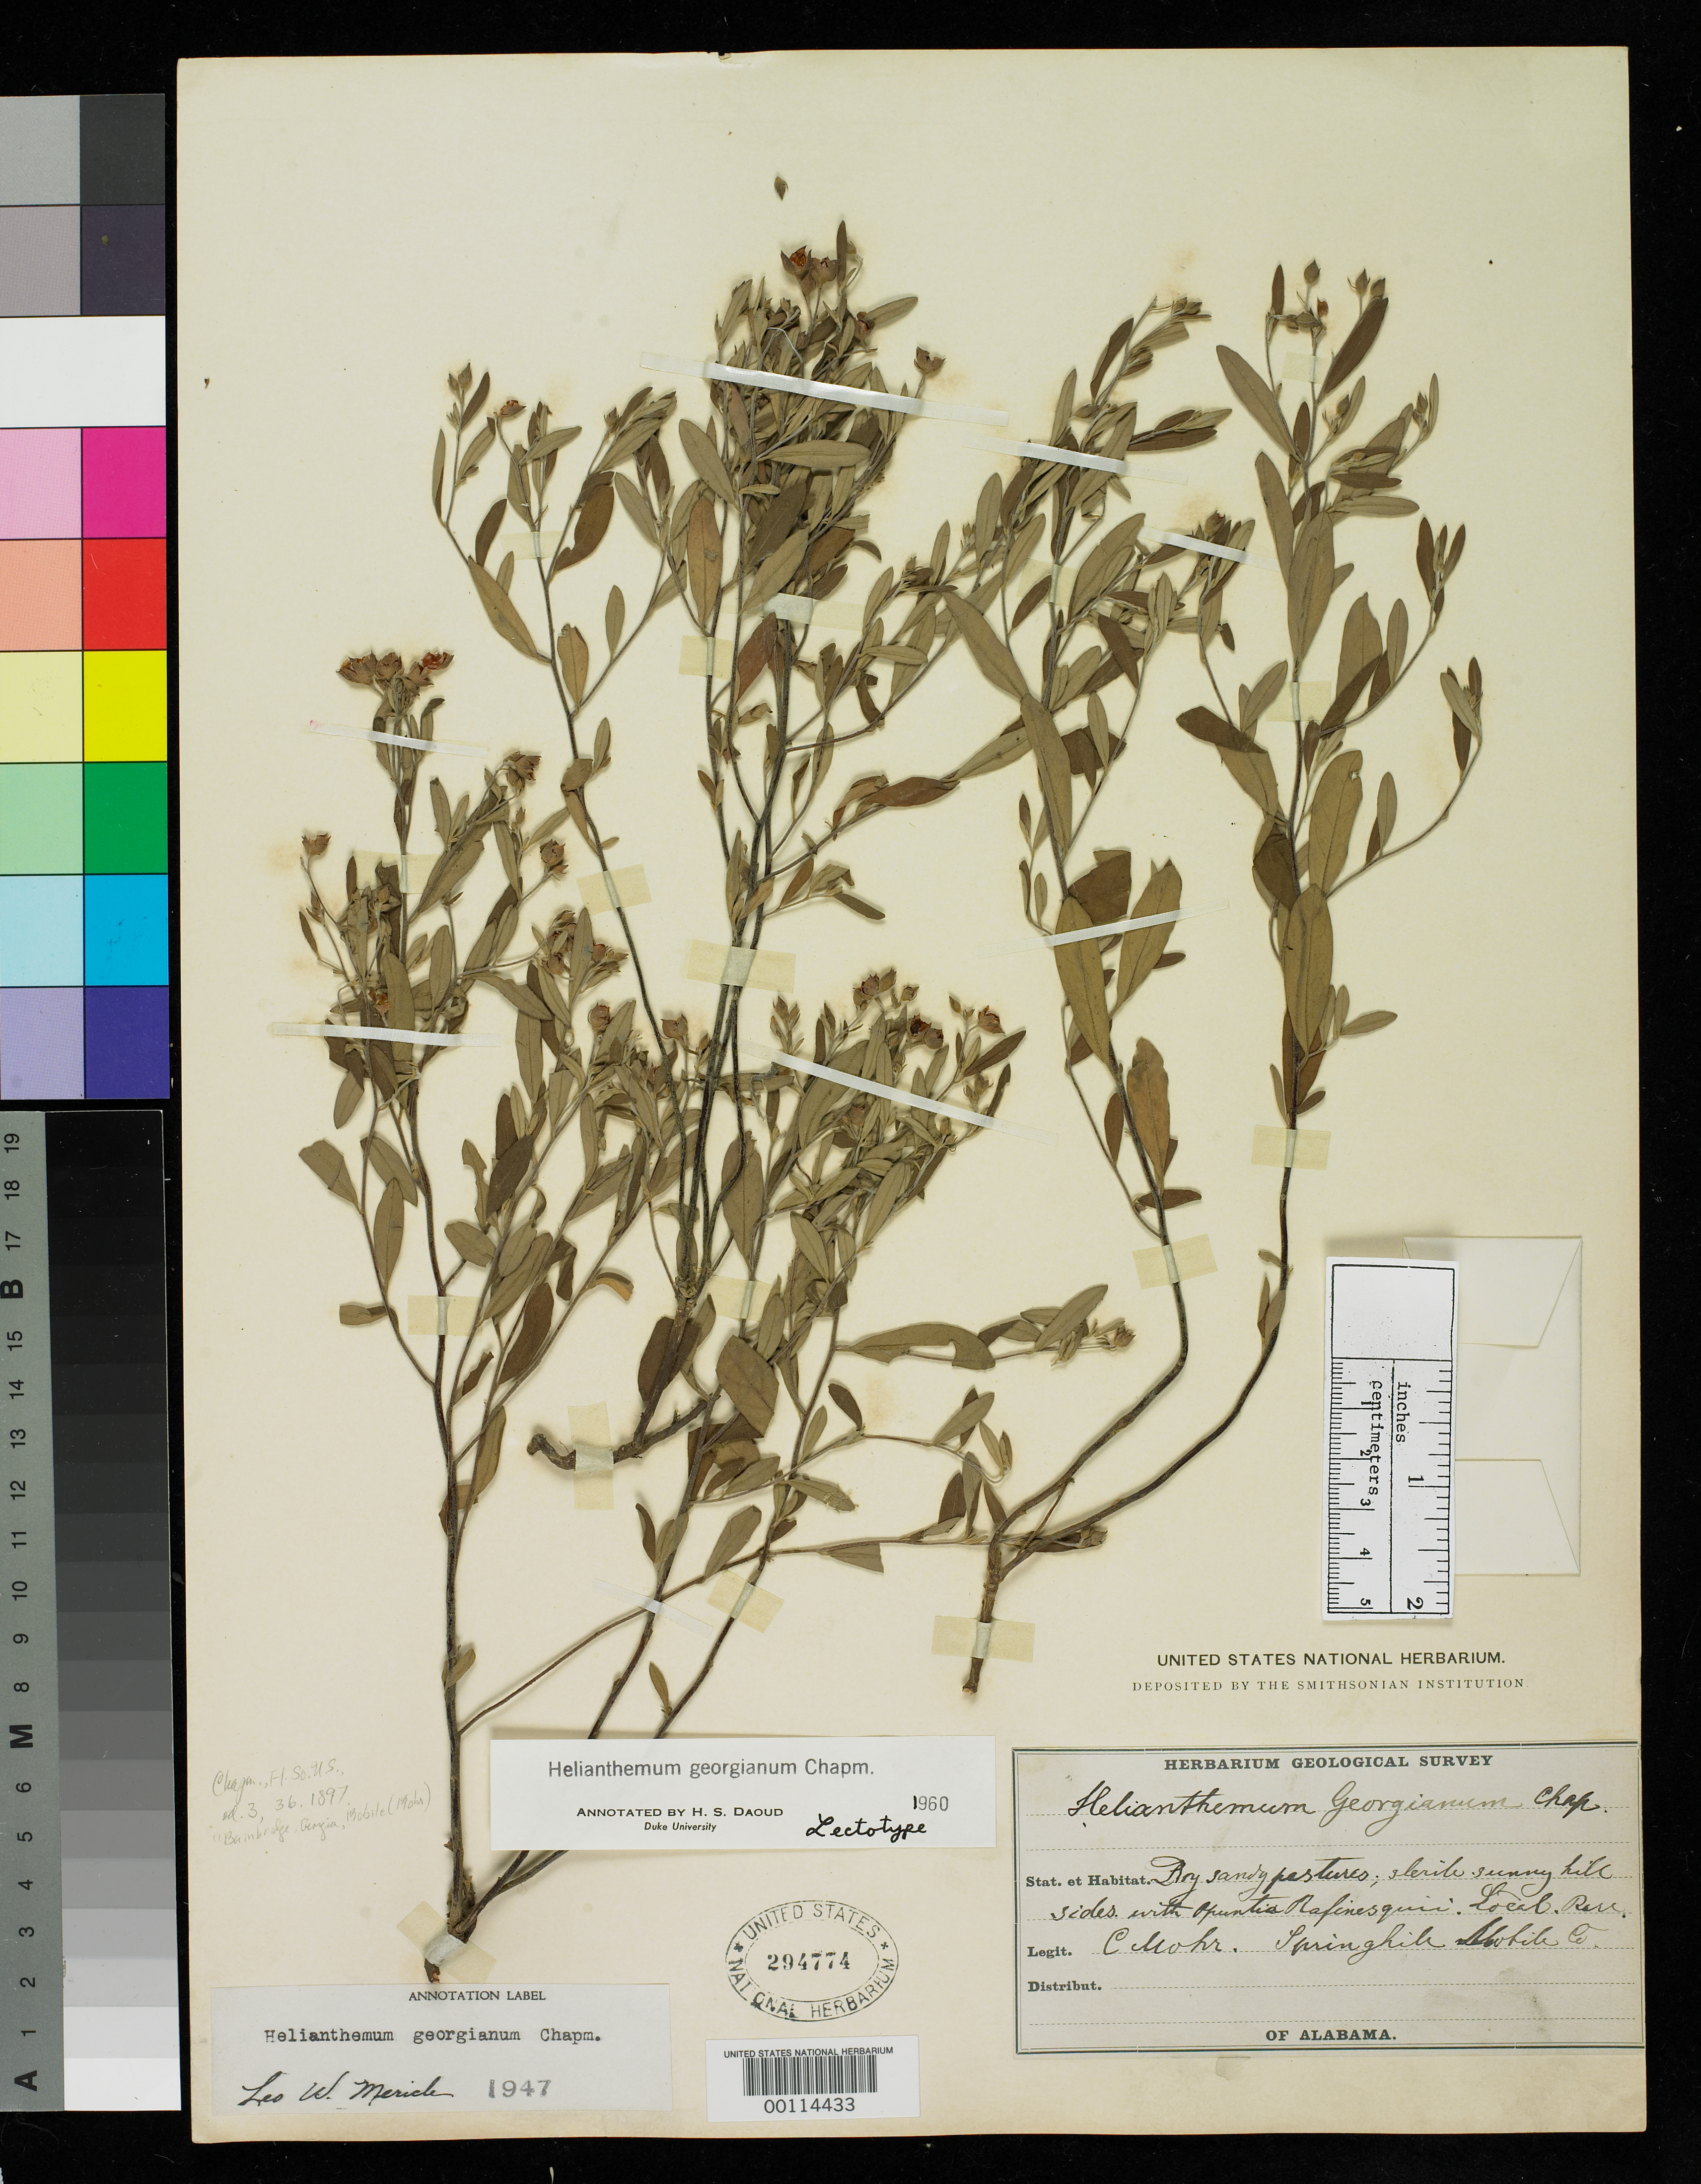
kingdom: Plantae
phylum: Tracheophyta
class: Magnoliopsida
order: Malvales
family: Cistaceae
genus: Helianthemum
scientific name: Helianthemum georgianum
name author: Chapm.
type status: Lectotype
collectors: C. T. Mohr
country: United States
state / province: Alabama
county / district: Mobile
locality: Springhill (Bainbridge), near Mobile.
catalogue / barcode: US 294774